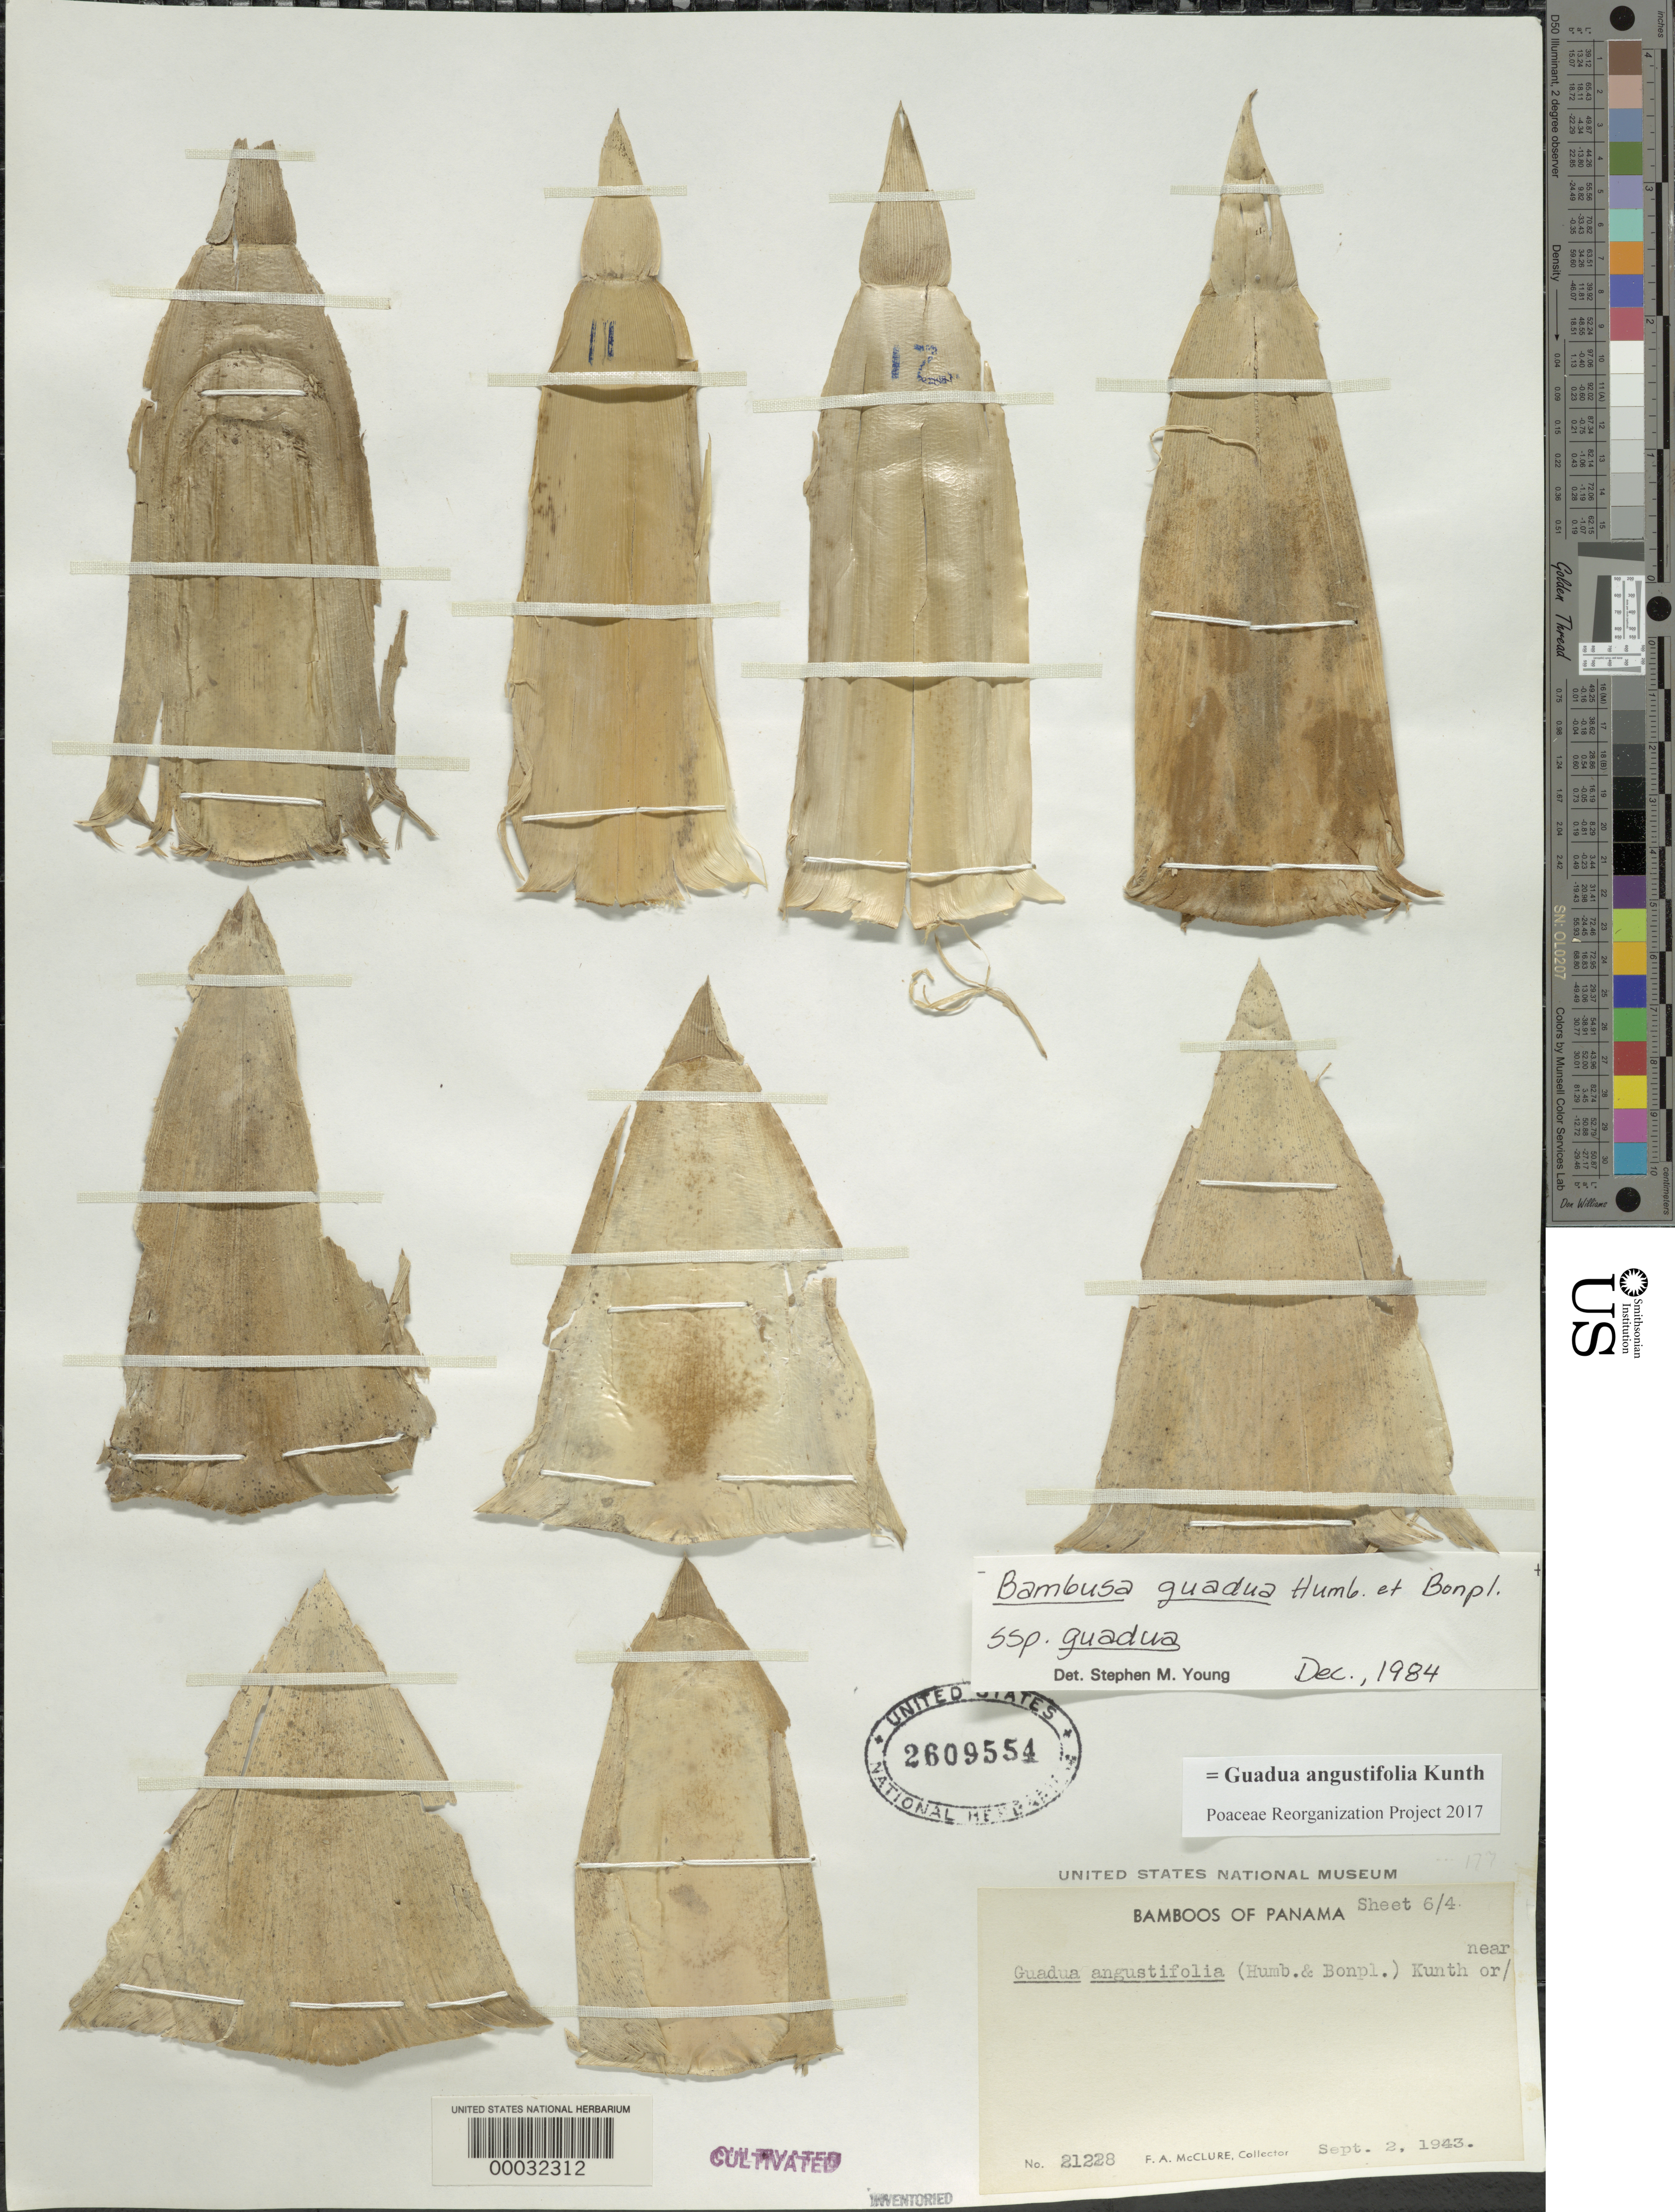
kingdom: Plantae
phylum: Tracheophyta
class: Liliopsida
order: Poales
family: Poaceae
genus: Guadua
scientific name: Guadua angustifolia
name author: Kunth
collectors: F. A. McClure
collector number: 21228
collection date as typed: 02 Sep 1943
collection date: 1943-09-02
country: Panama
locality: U.S. Army Air Base, David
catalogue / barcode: US 2609554